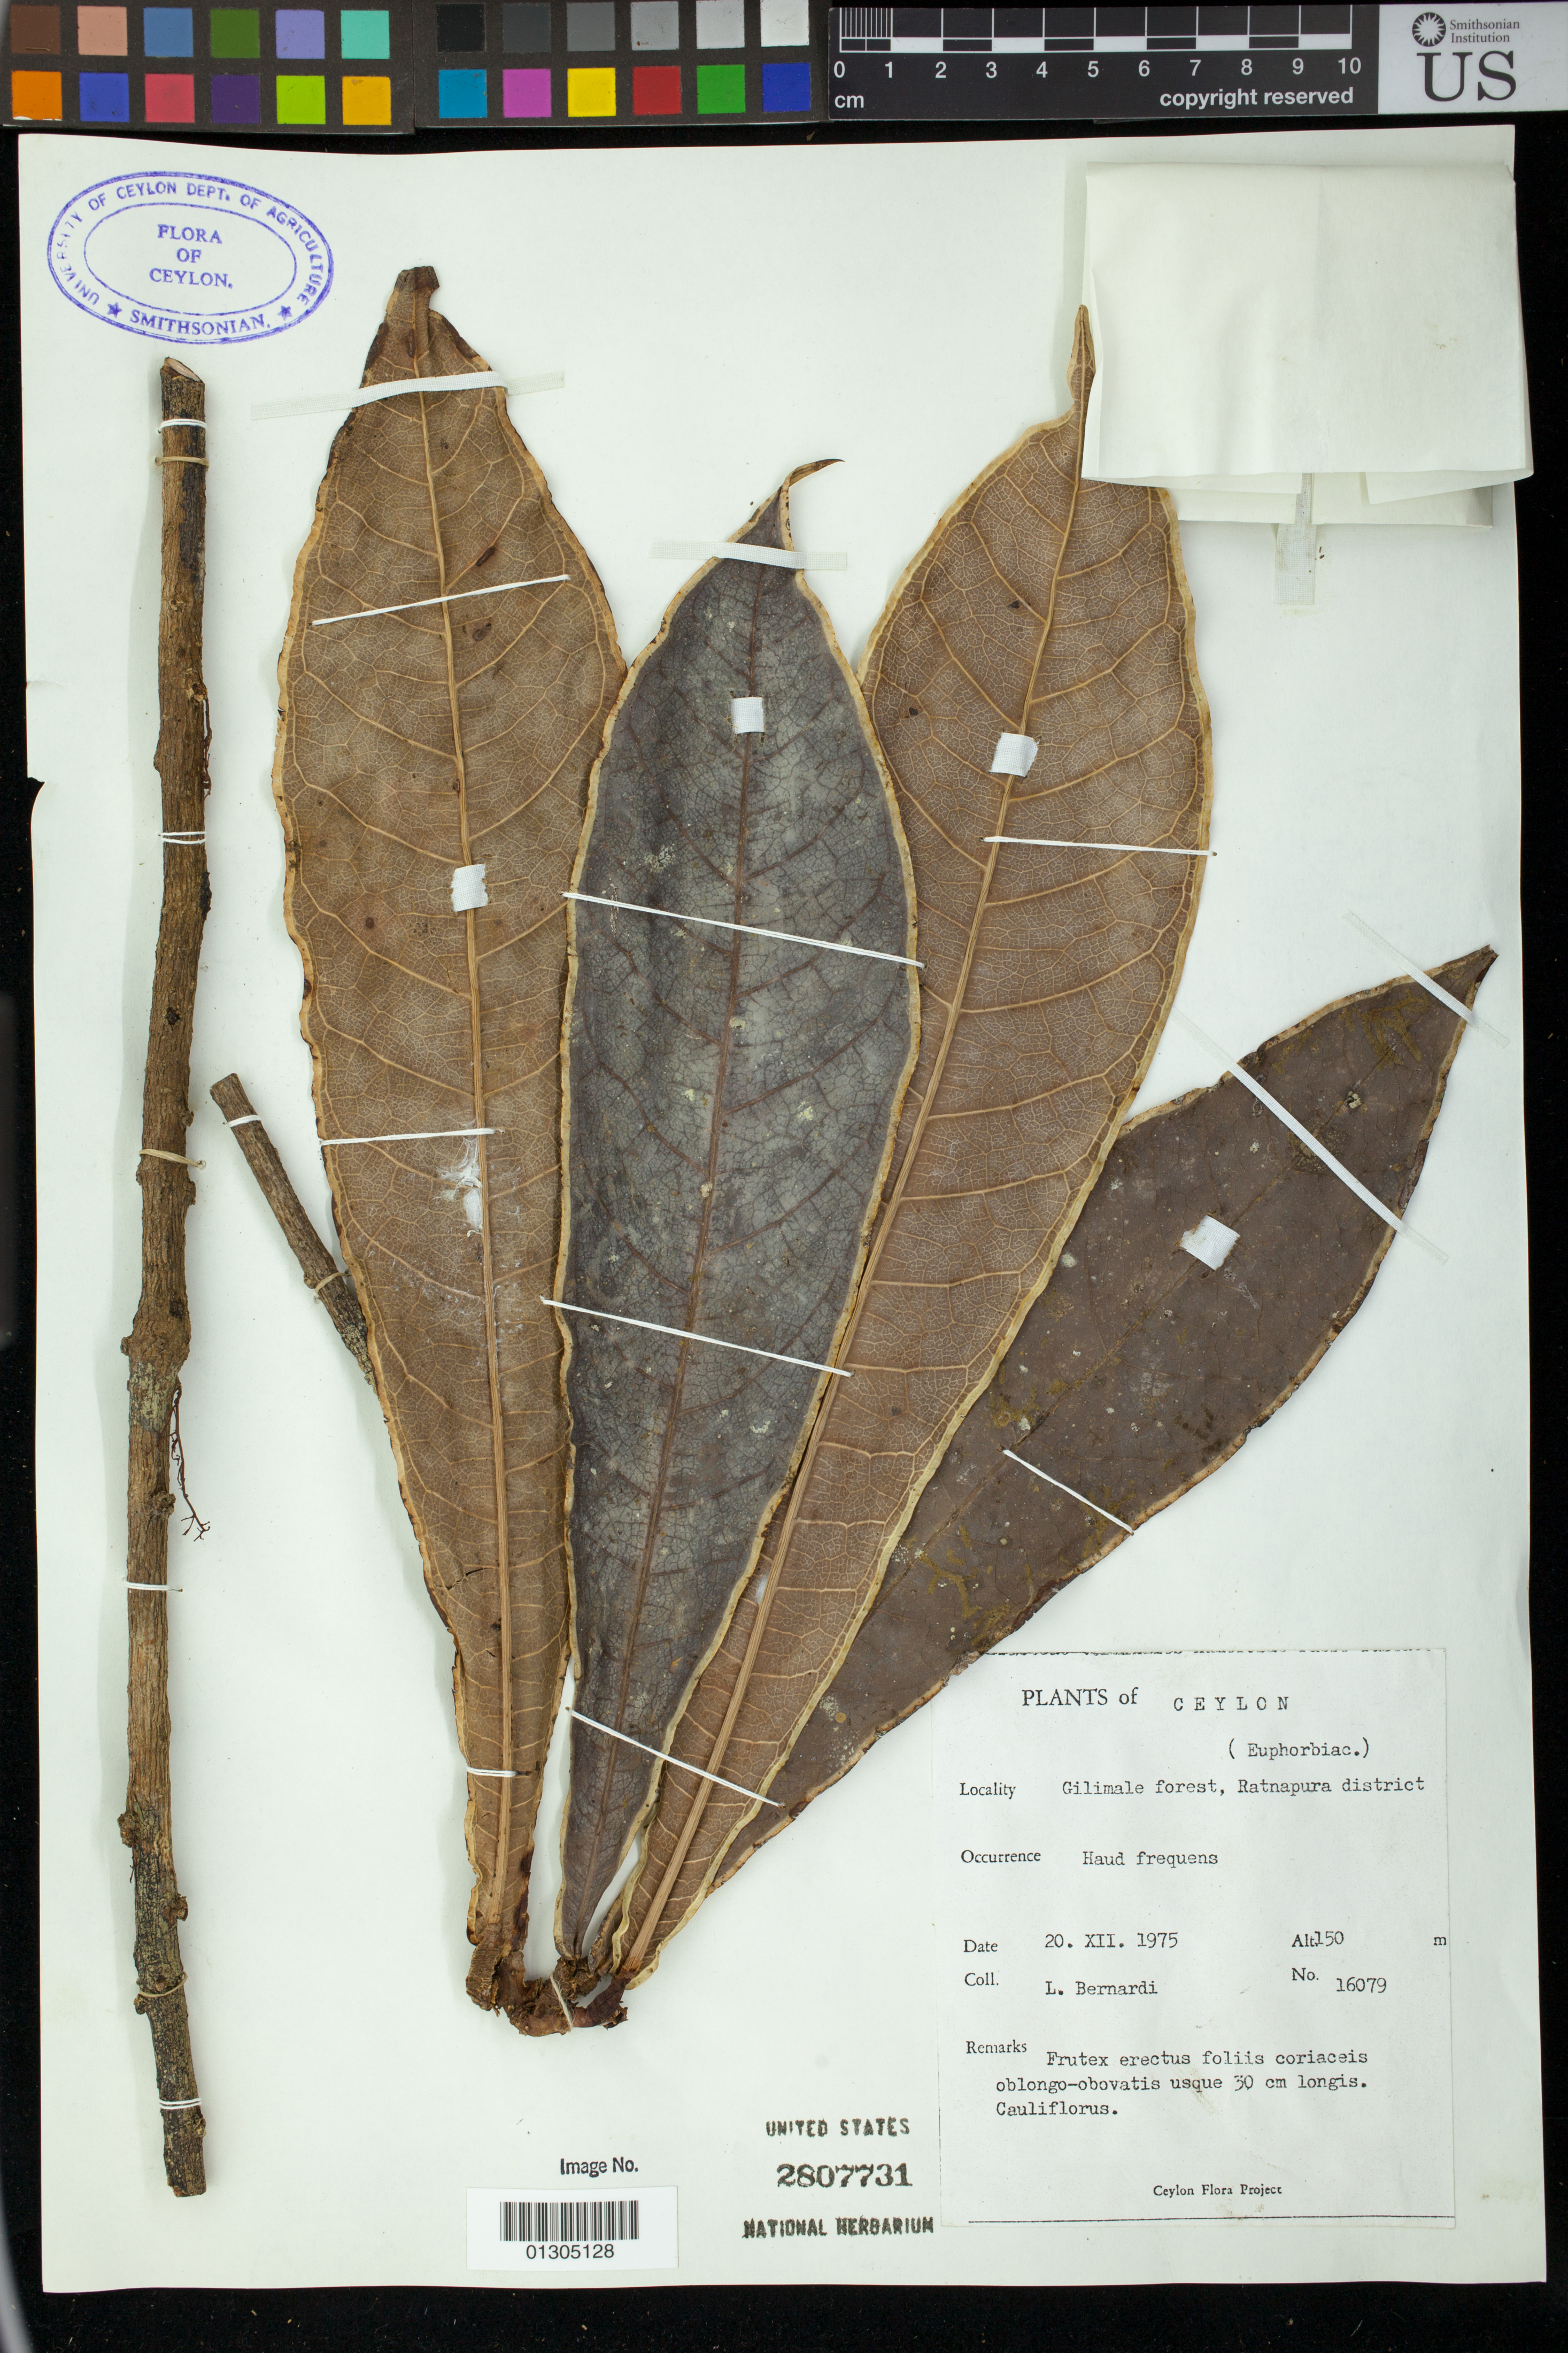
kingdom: Plantae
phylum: Tracheophyta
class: Magnoliopsida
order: Malpighiales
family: Euphorbiaceae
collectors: L. Bernardi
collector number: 16079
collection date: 1975-12-20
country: Sri Lanka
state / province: Sabaragamuwa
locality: Gilmale forest, Ratnapura district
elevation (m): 150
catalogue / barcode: US 2807731